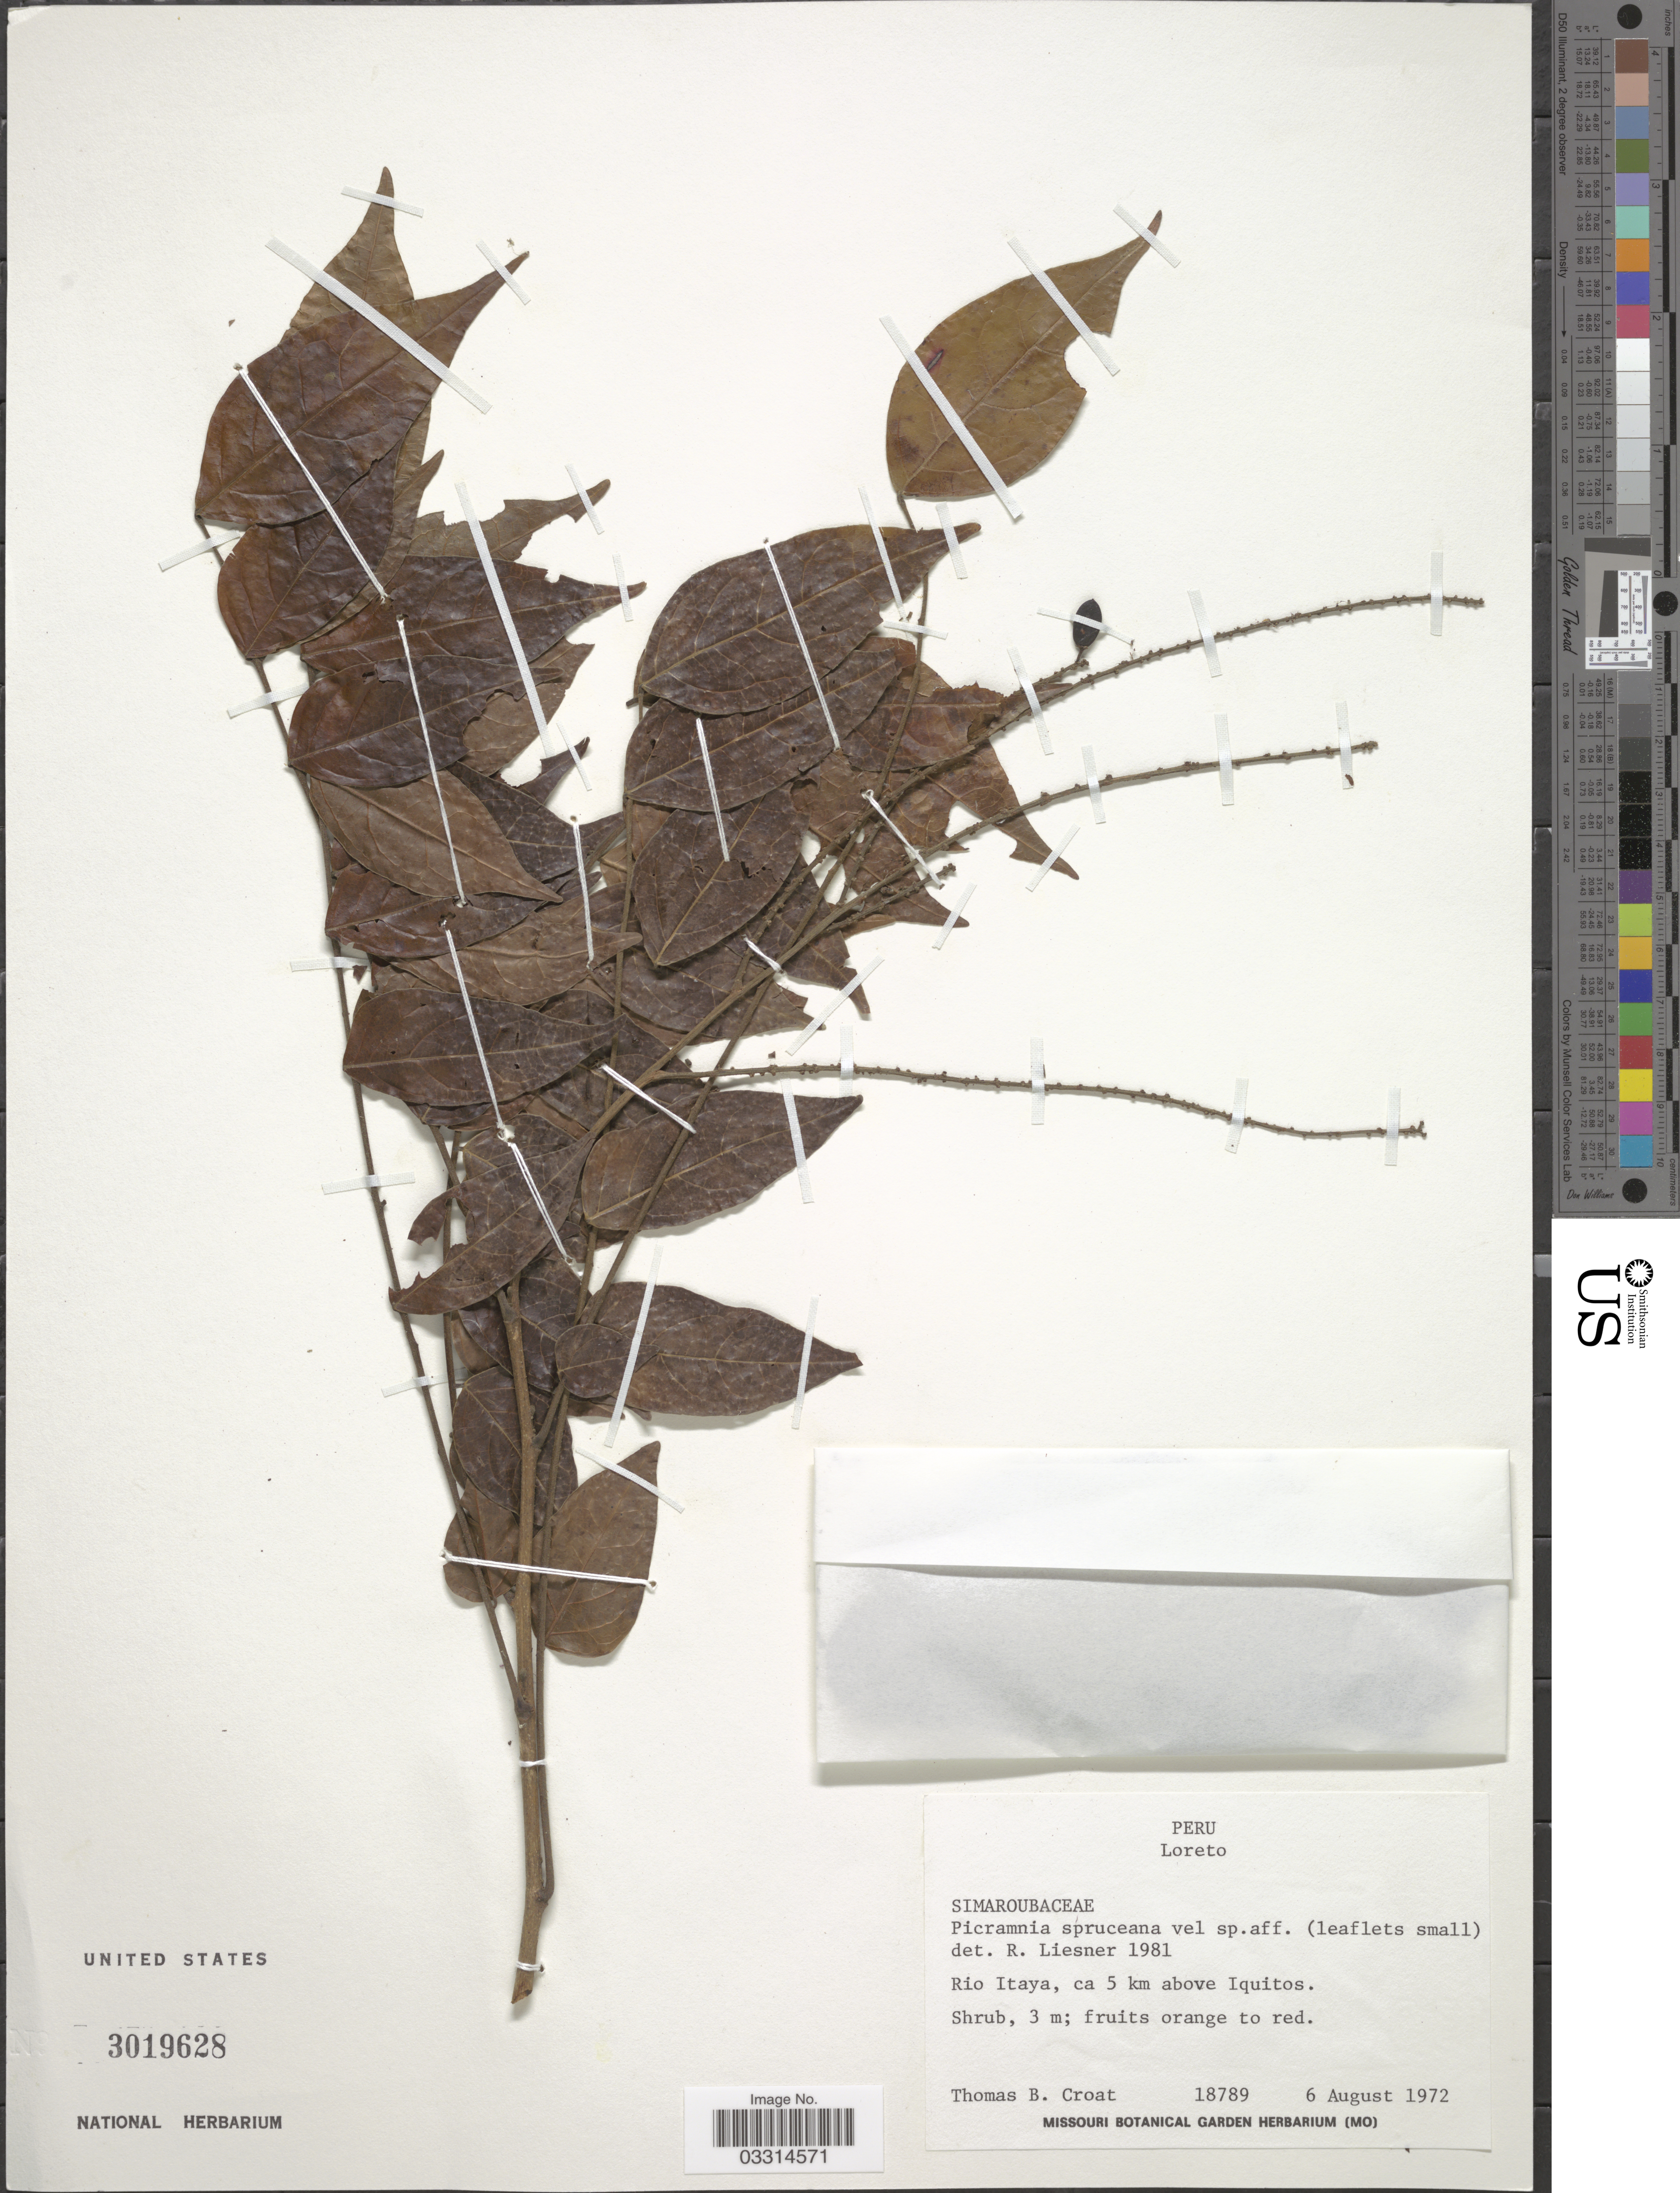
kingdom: Plantae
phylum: Tracheophyta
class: Magnoliopsida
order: Picramniales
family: Picramniaceae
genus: Picramnia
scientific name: Picramnia sellowii subsp. spruceana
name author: (Engl.) Pirani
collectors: T. B. Croat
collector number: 18789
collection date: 1972-08-06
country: Peru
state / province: Loreto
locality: Rio Itaya, ca 5 km above Iquitos.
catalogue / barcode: US 3019628